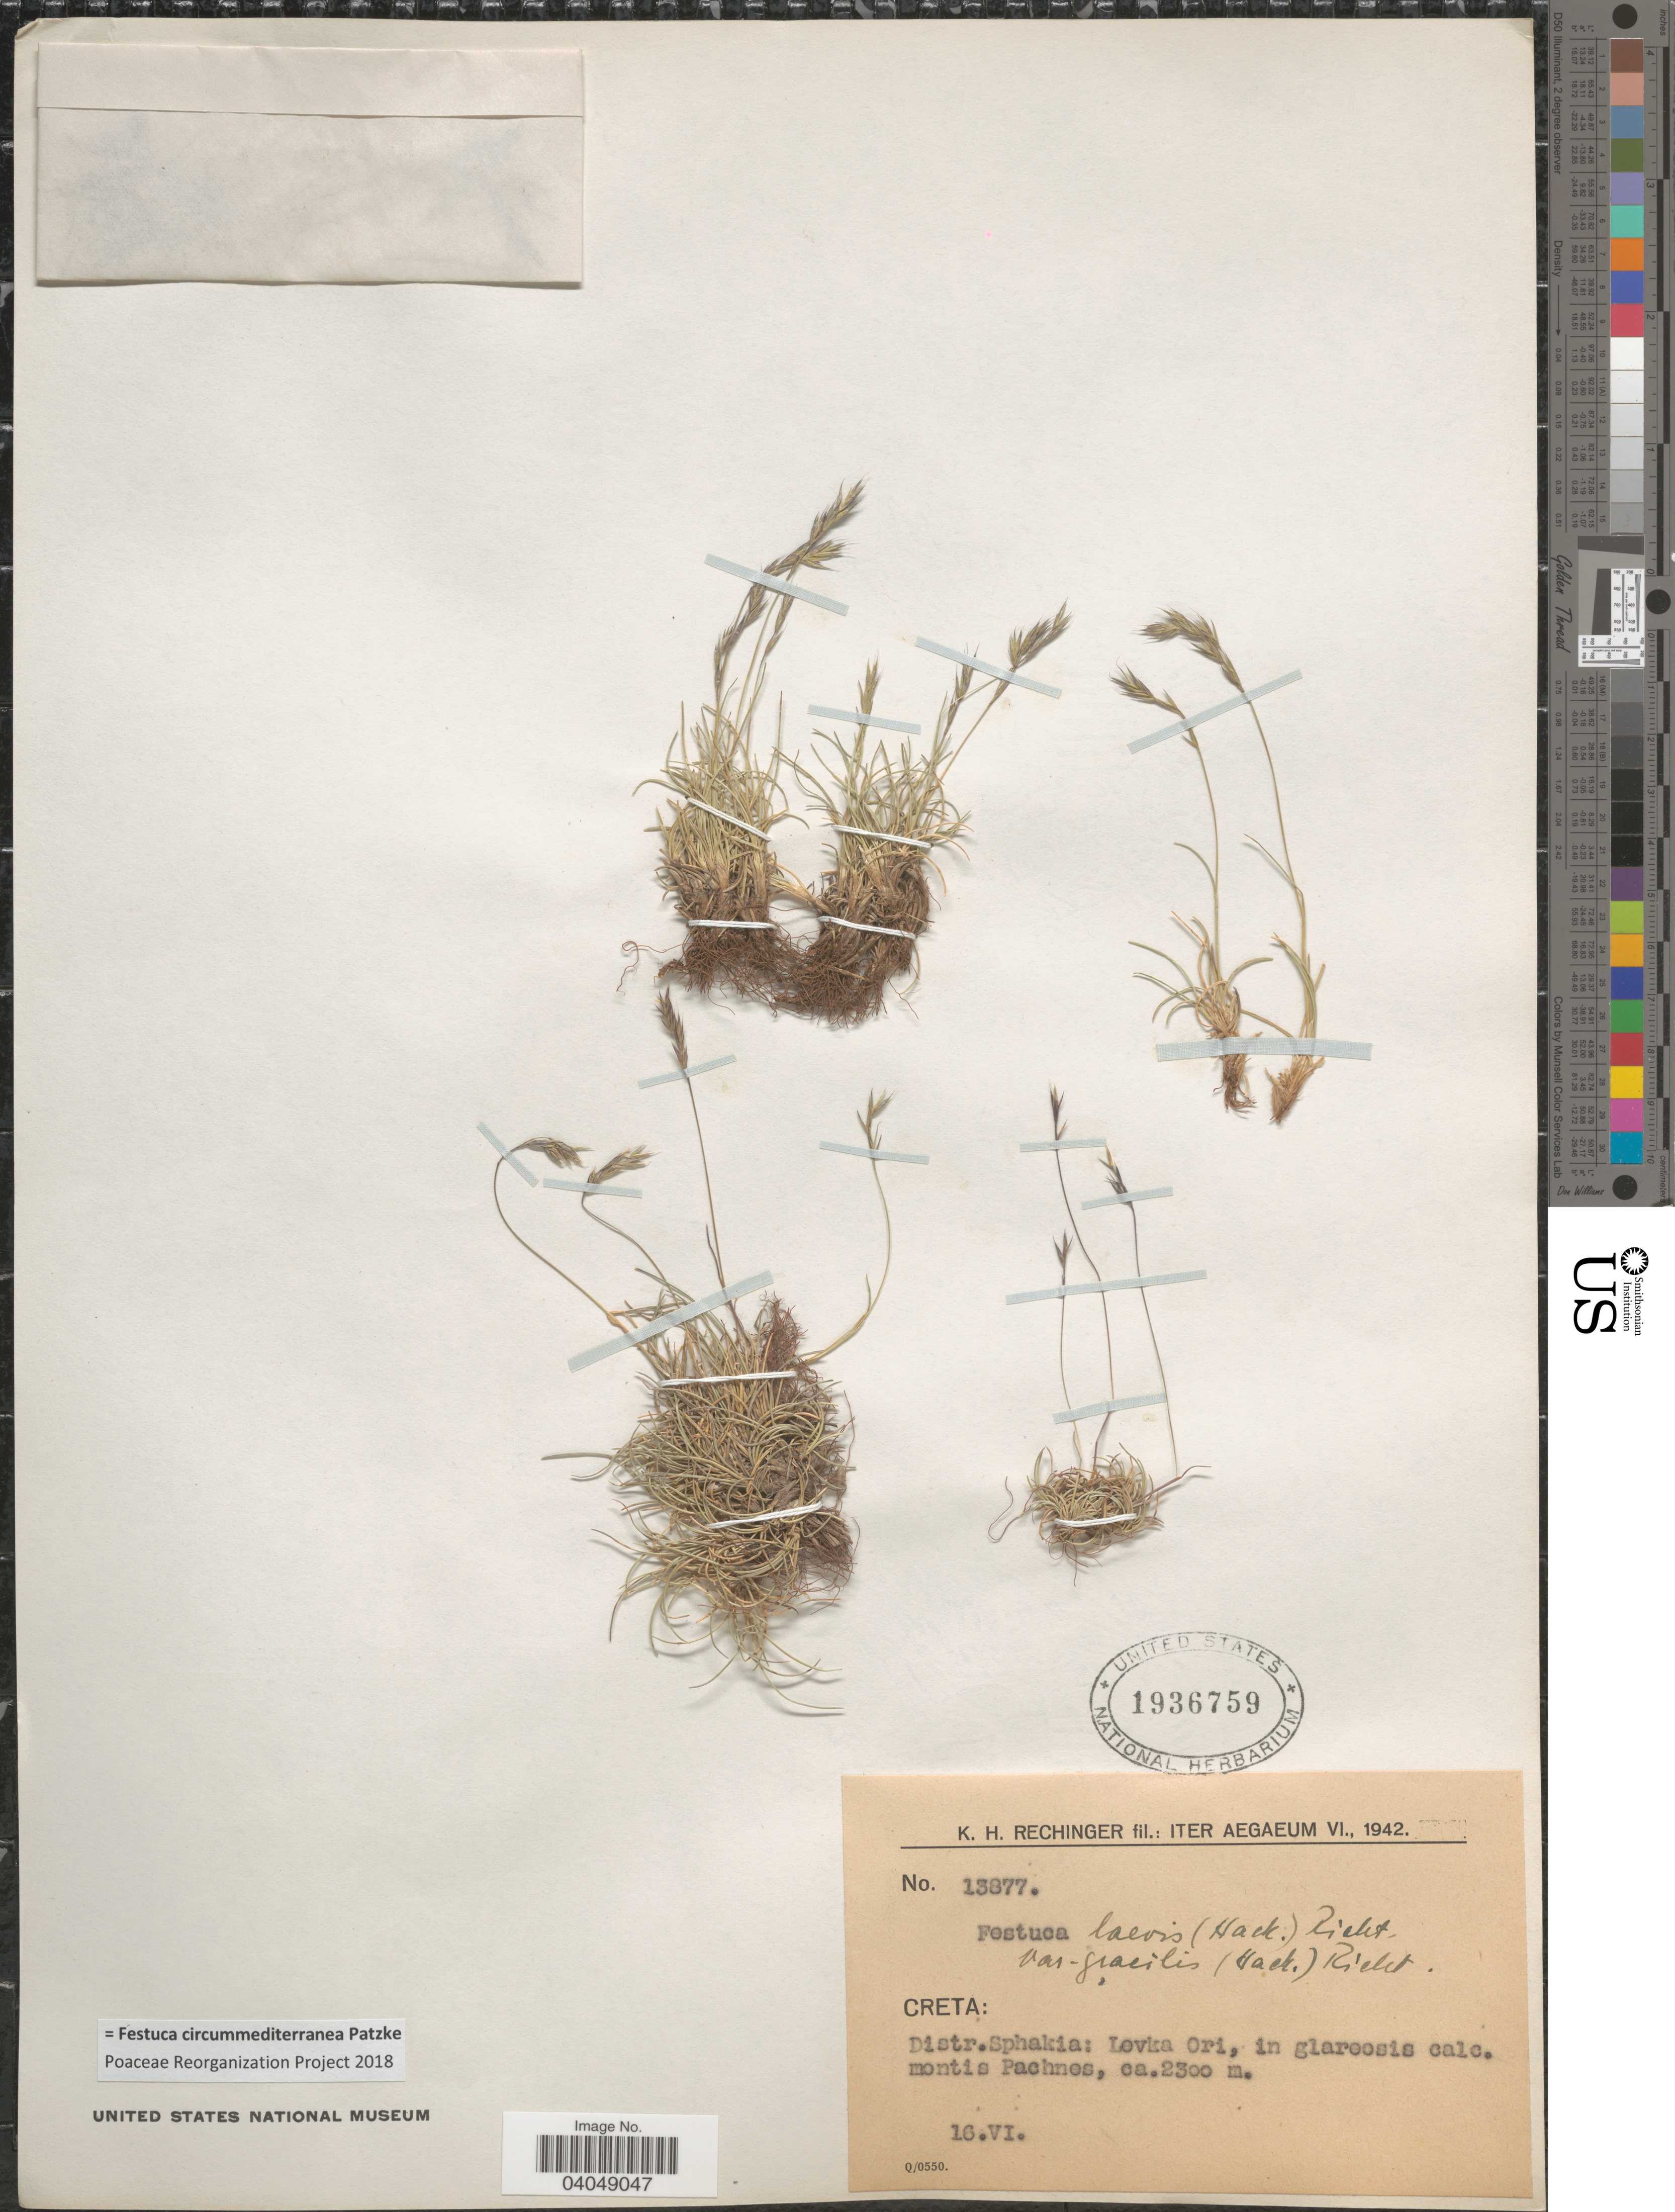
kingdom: Plantae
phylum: Tracheophyta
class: Liliopsida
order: Poales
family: Poaceae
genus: Festuca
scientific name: Festuca circummediterranea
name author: Patzke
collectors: K. H. Rechinger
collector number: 13877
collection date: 1942-06-16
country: Greece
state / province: Crete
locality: Creta: Distr. Sphakia: Levka Ori, in glareosis calc. montis Pachnes.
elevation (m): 2300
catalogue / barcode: US 1936759